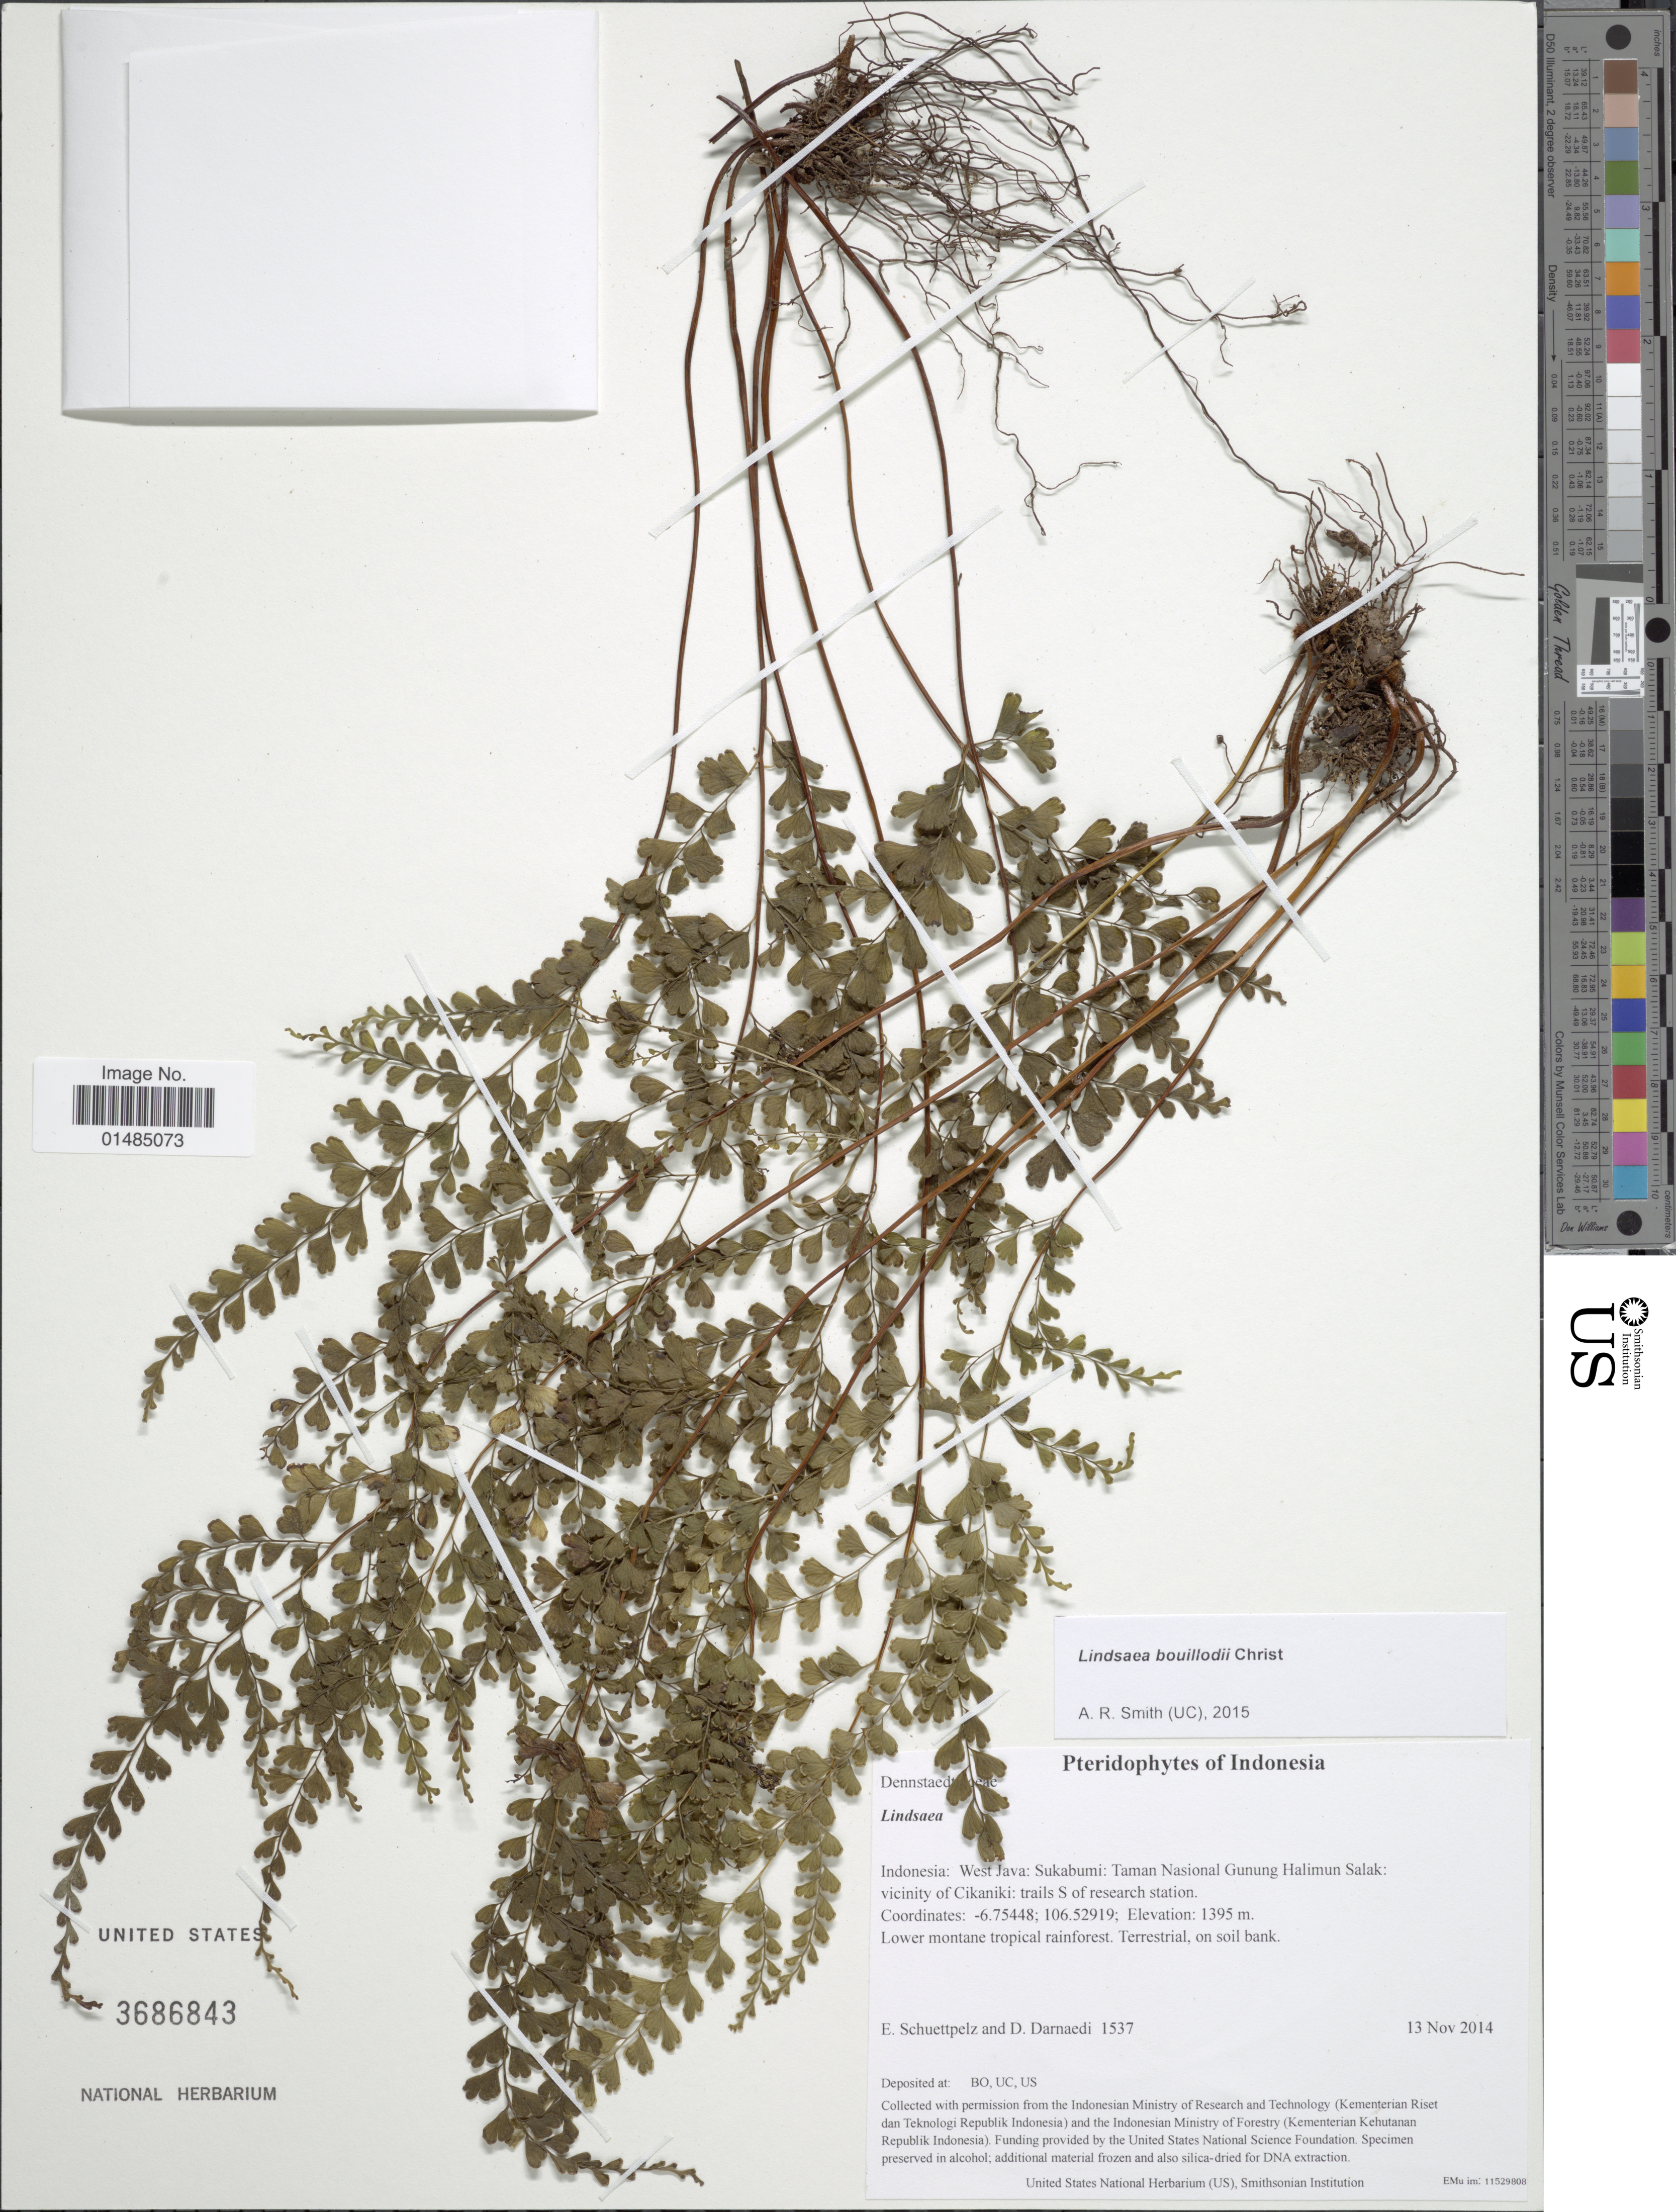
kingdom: Plantae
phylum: Tracheophyta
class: Polypodiopsida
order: Polypodiales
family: Lindsaeaceae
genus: Lindsaea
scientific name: Lindsaea bouillodii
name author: Christ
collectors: E. Schuettpelz & D. Darnaedi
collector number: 1537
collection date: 2014-11-13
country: Indonesia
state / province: Java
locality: Indonesia: West Java, Sukabumi: Taman Nasional Gunung Halimun Salak: vicinity of Cikaniki: Trails S of research station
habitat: Lower montane tropical rainforest.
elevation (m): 1395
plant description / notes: Collected with permission from the Indonesian Ministry of Research and Technology (Kementerian Riset dan Teknologi Republik Indonesia) and the Indonesian Ministry of Forestry (Kementerian Kehutanan Republik Indonesia).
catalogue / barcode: US 3686843